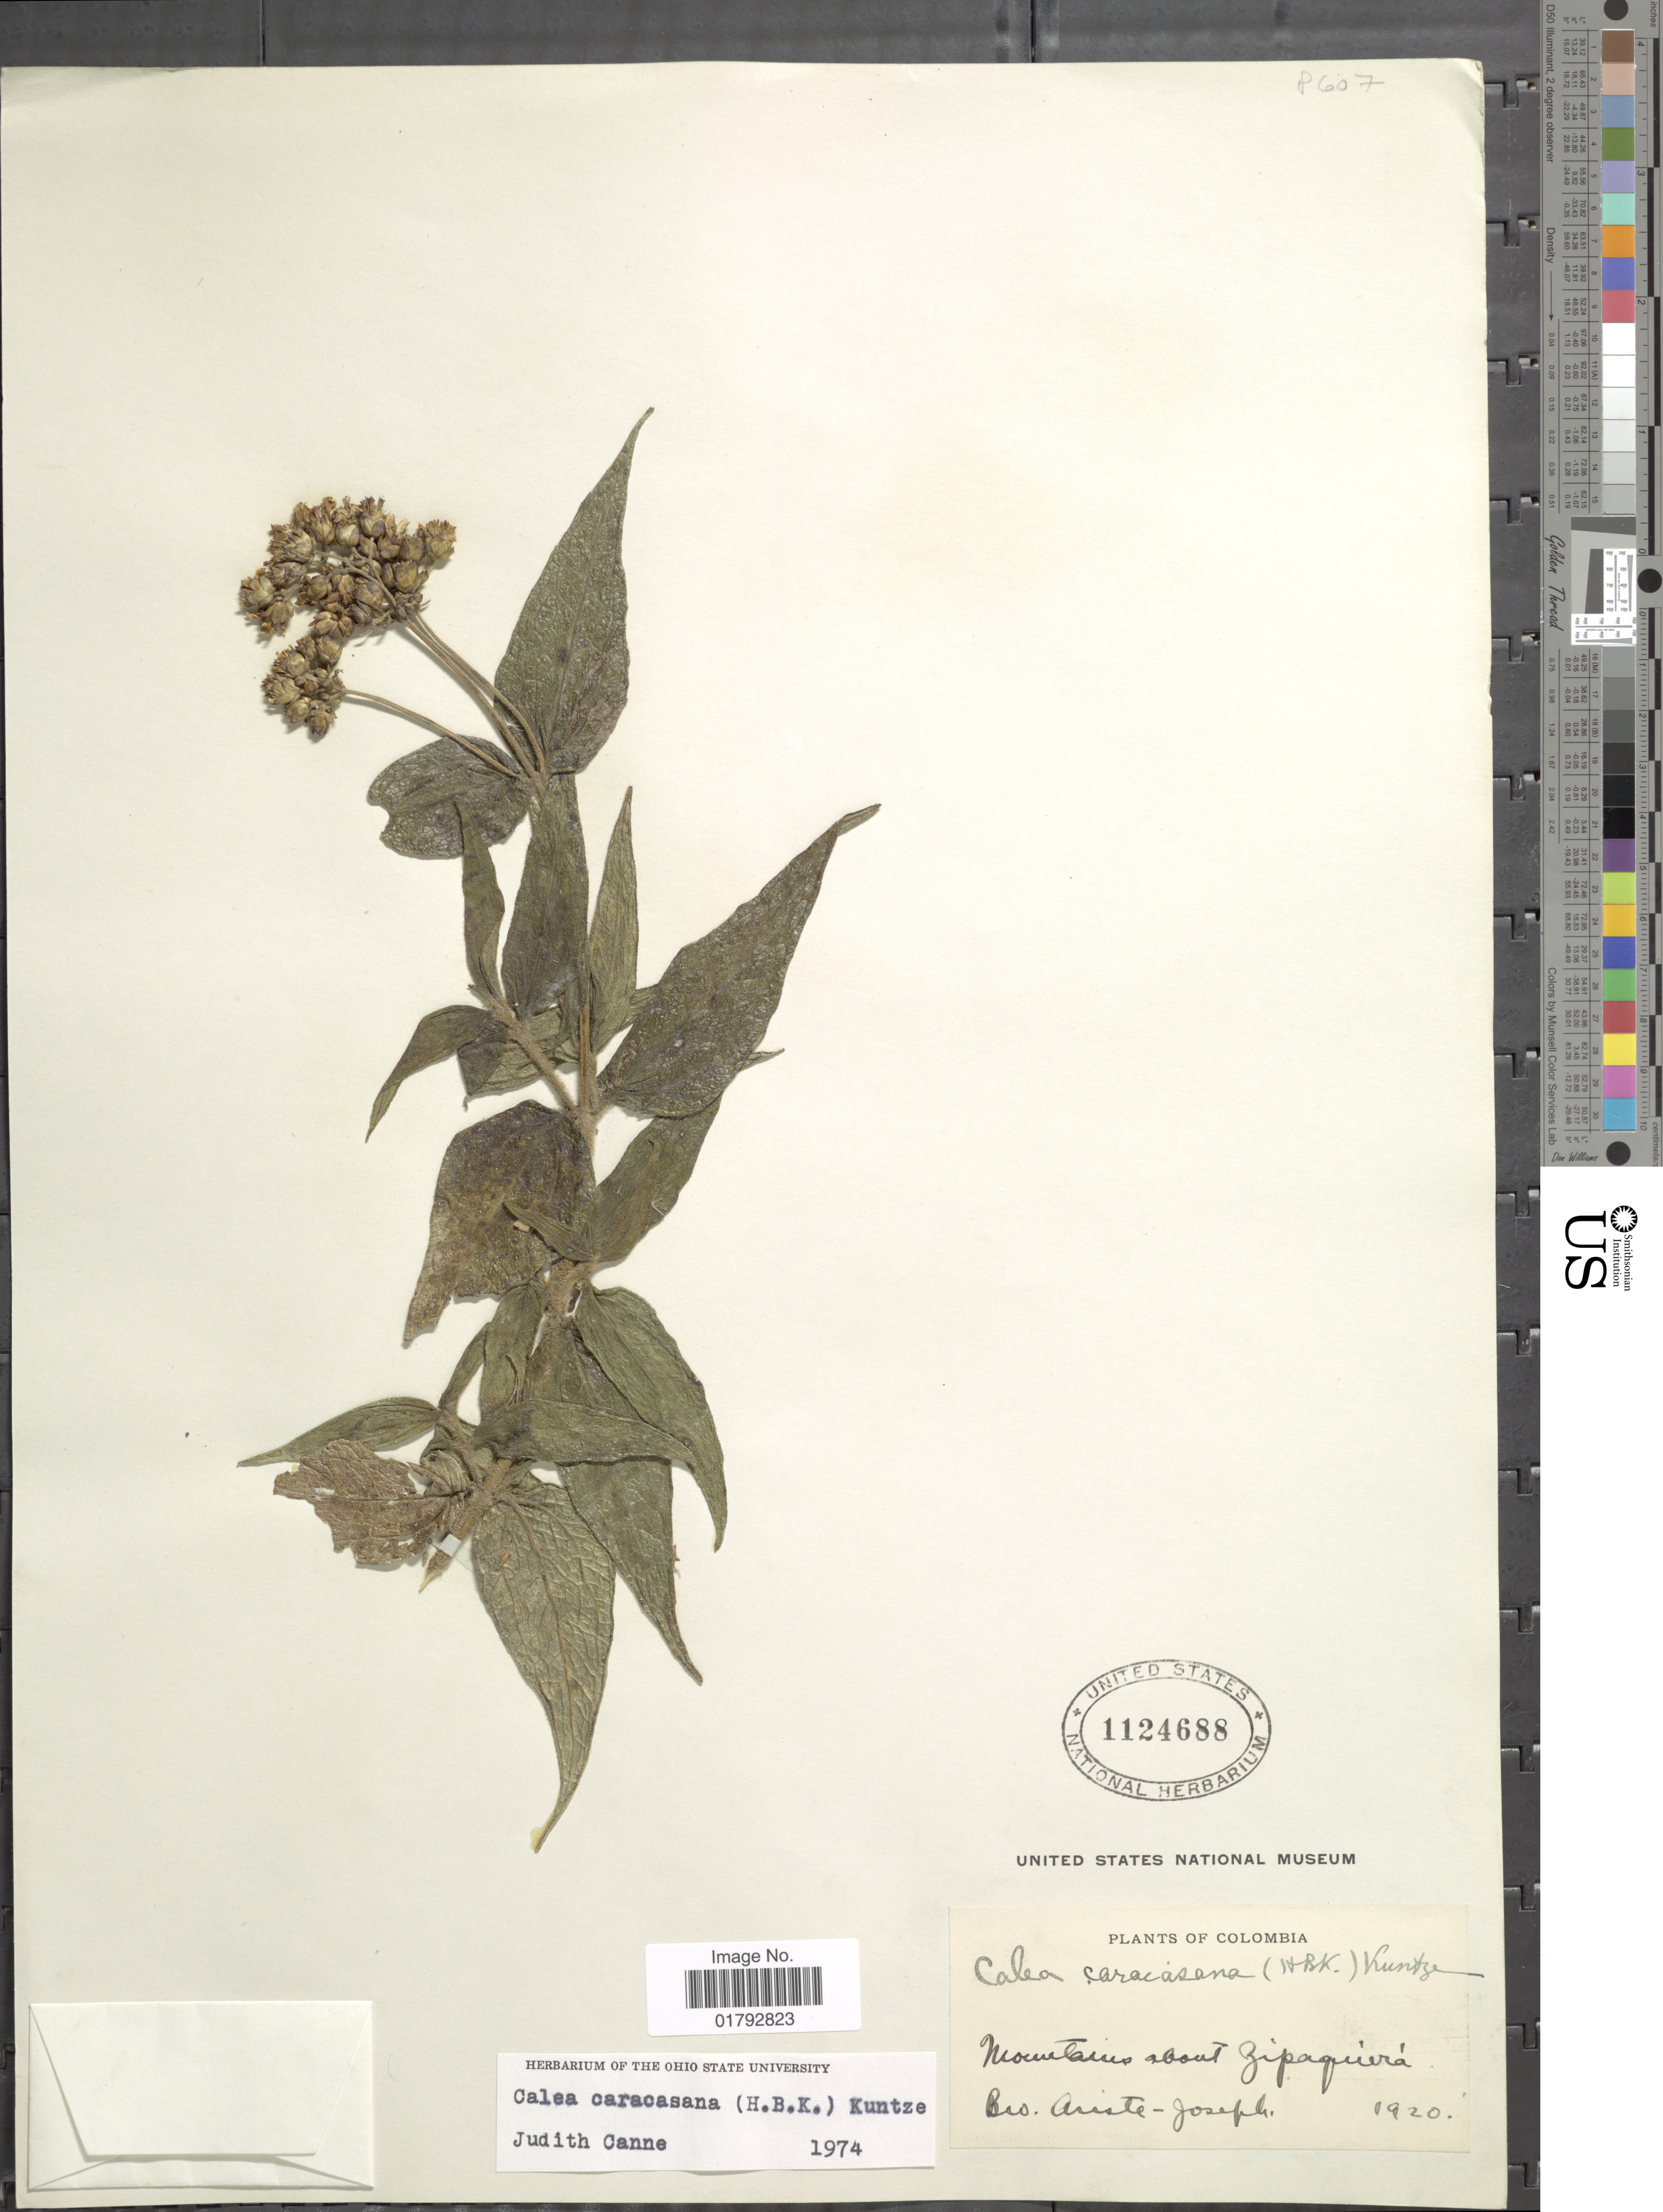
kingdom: Plantae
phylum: Tracheophyta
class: Magnoliopsida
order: Asterales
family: Asteraceae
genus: Alloispermum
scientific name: Alloispermum caracasanum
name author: (Kunth) H. Rob.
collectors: Bro. Ariste-Joseph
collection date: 1920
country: Colombia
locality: Mountains about Zipaquirá.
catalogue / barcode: US 1124688